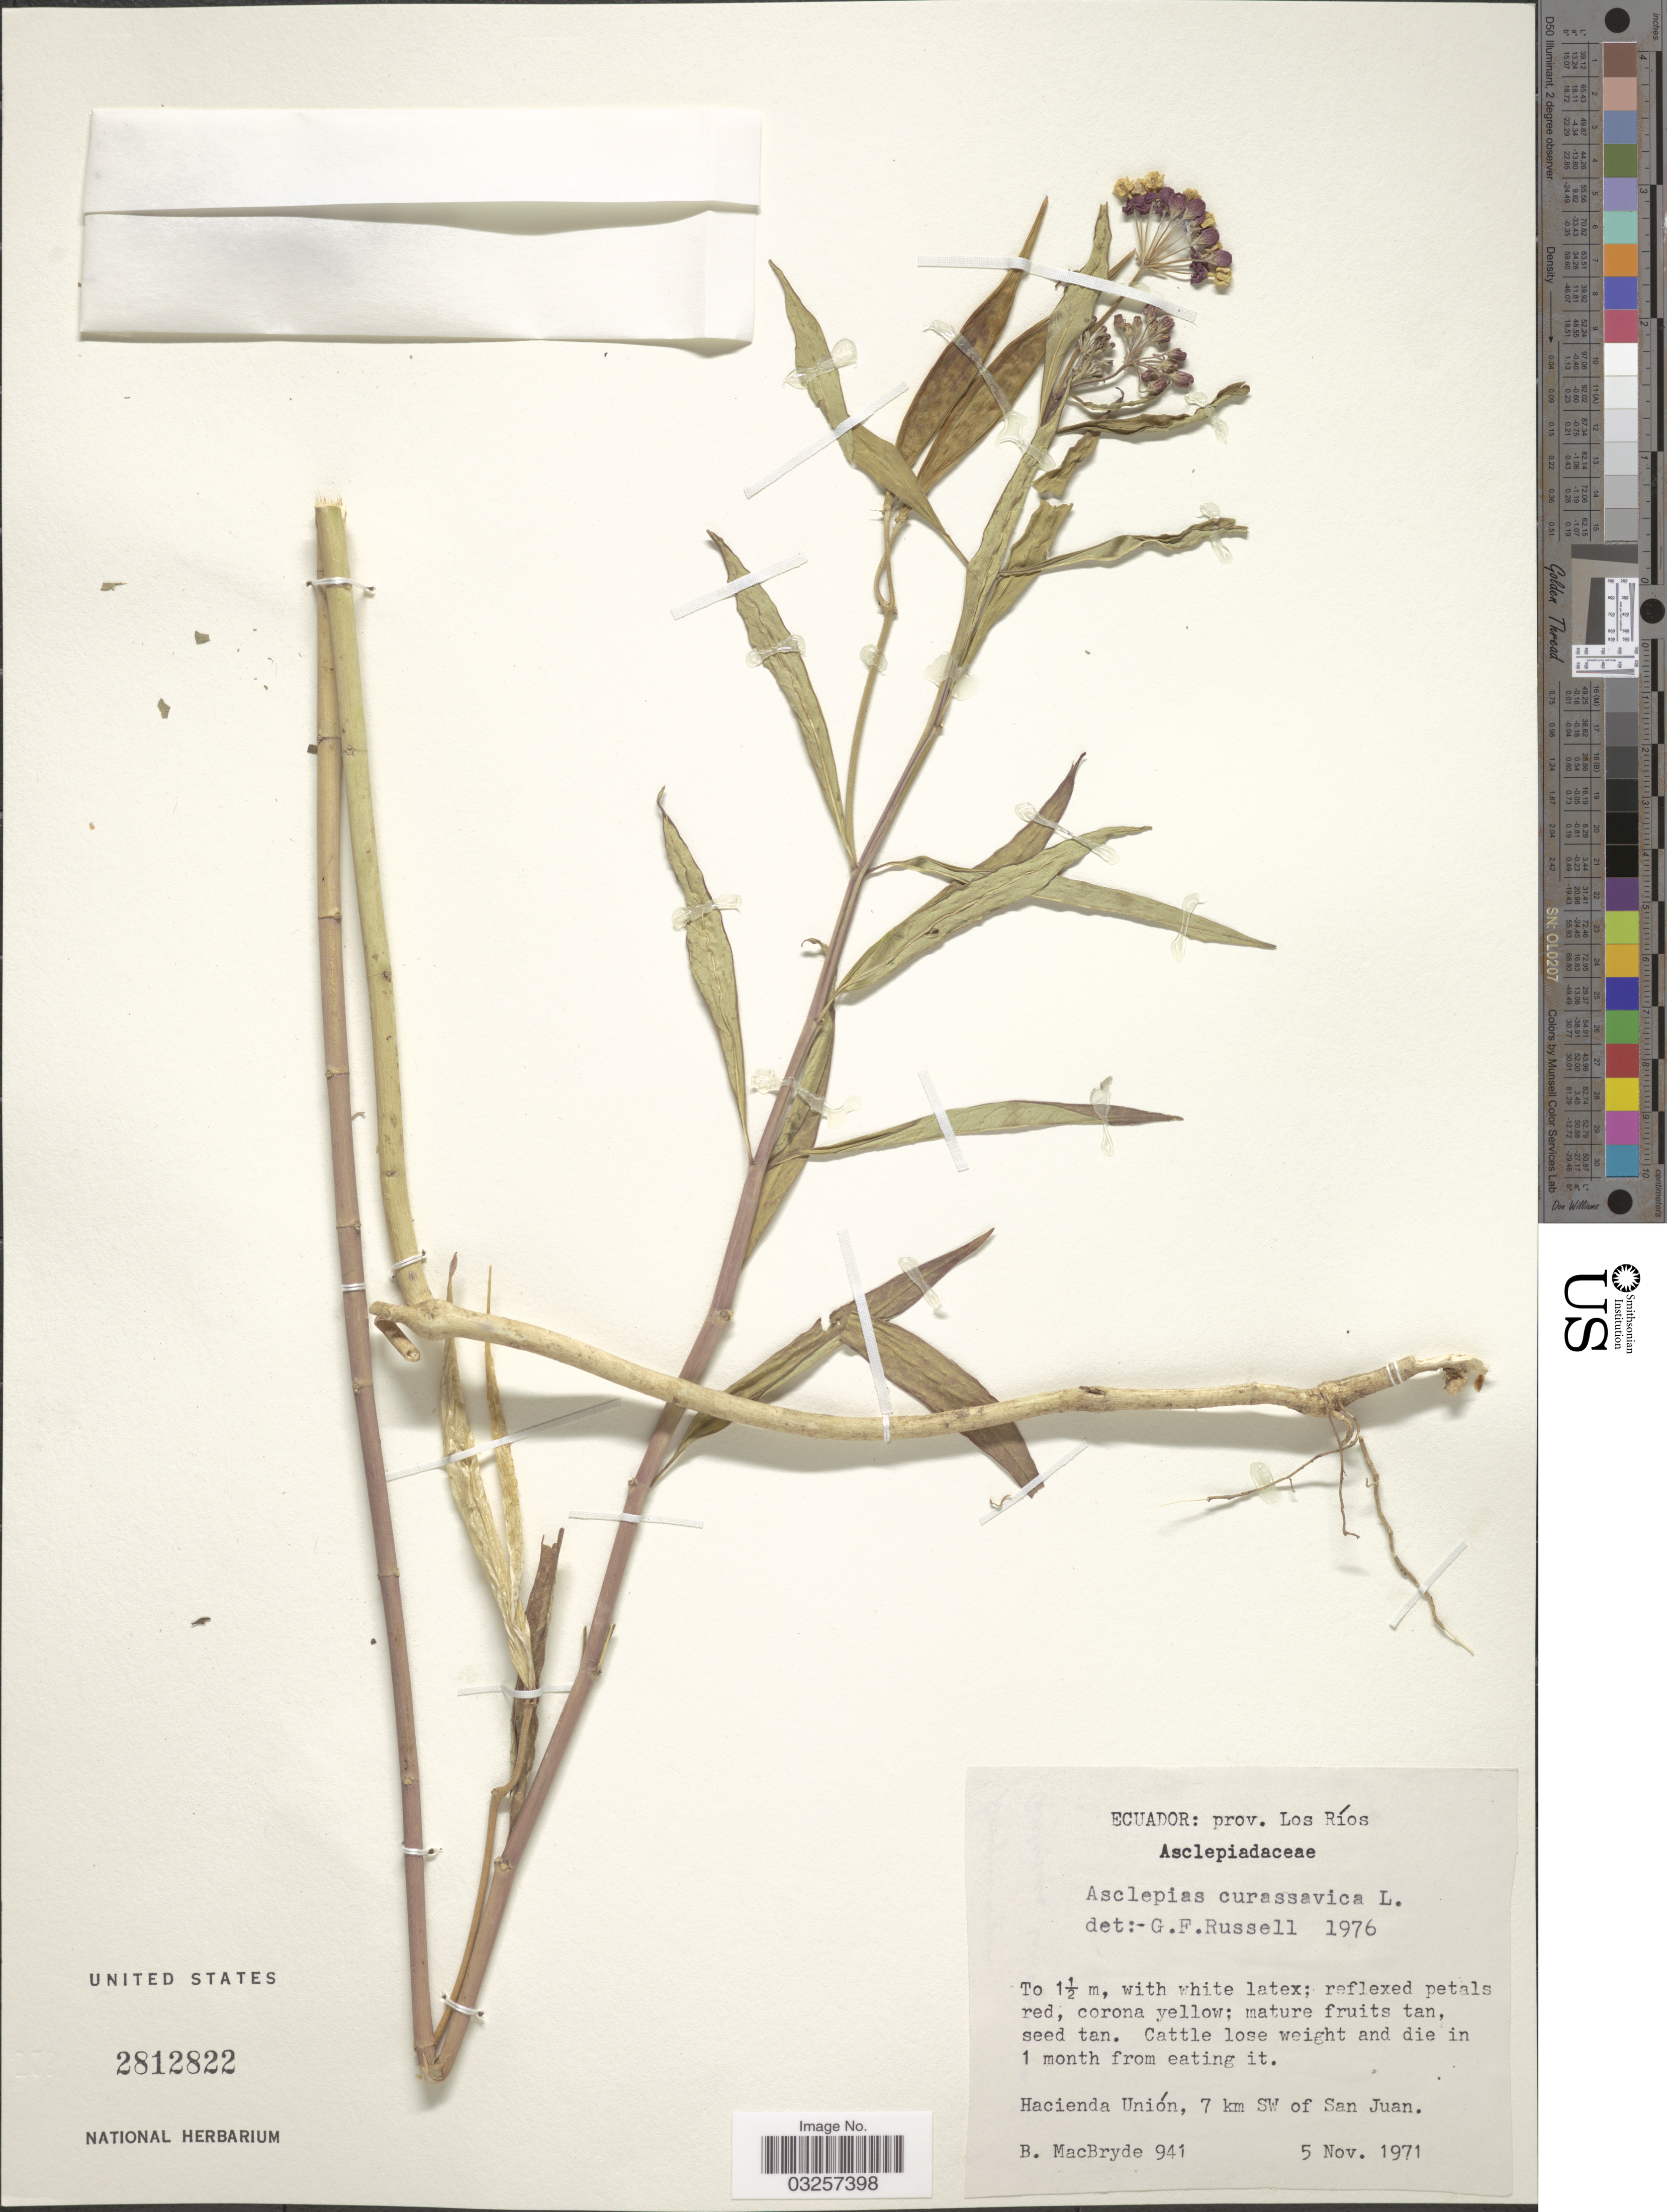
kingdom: Plantae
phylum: Tracheophyta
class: Magnoliopsida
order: Gentianales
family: Apocynaceae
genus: Asclepias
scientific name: Asclepias curassavica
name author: L.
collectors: B. MacBryde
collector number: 941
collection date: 1971-11-05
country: Ecuador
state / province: Los Ríos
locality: Prov. Los Ríos. Hacienda Unión, 7 km SW of San Juan.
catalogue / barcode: US 2812822